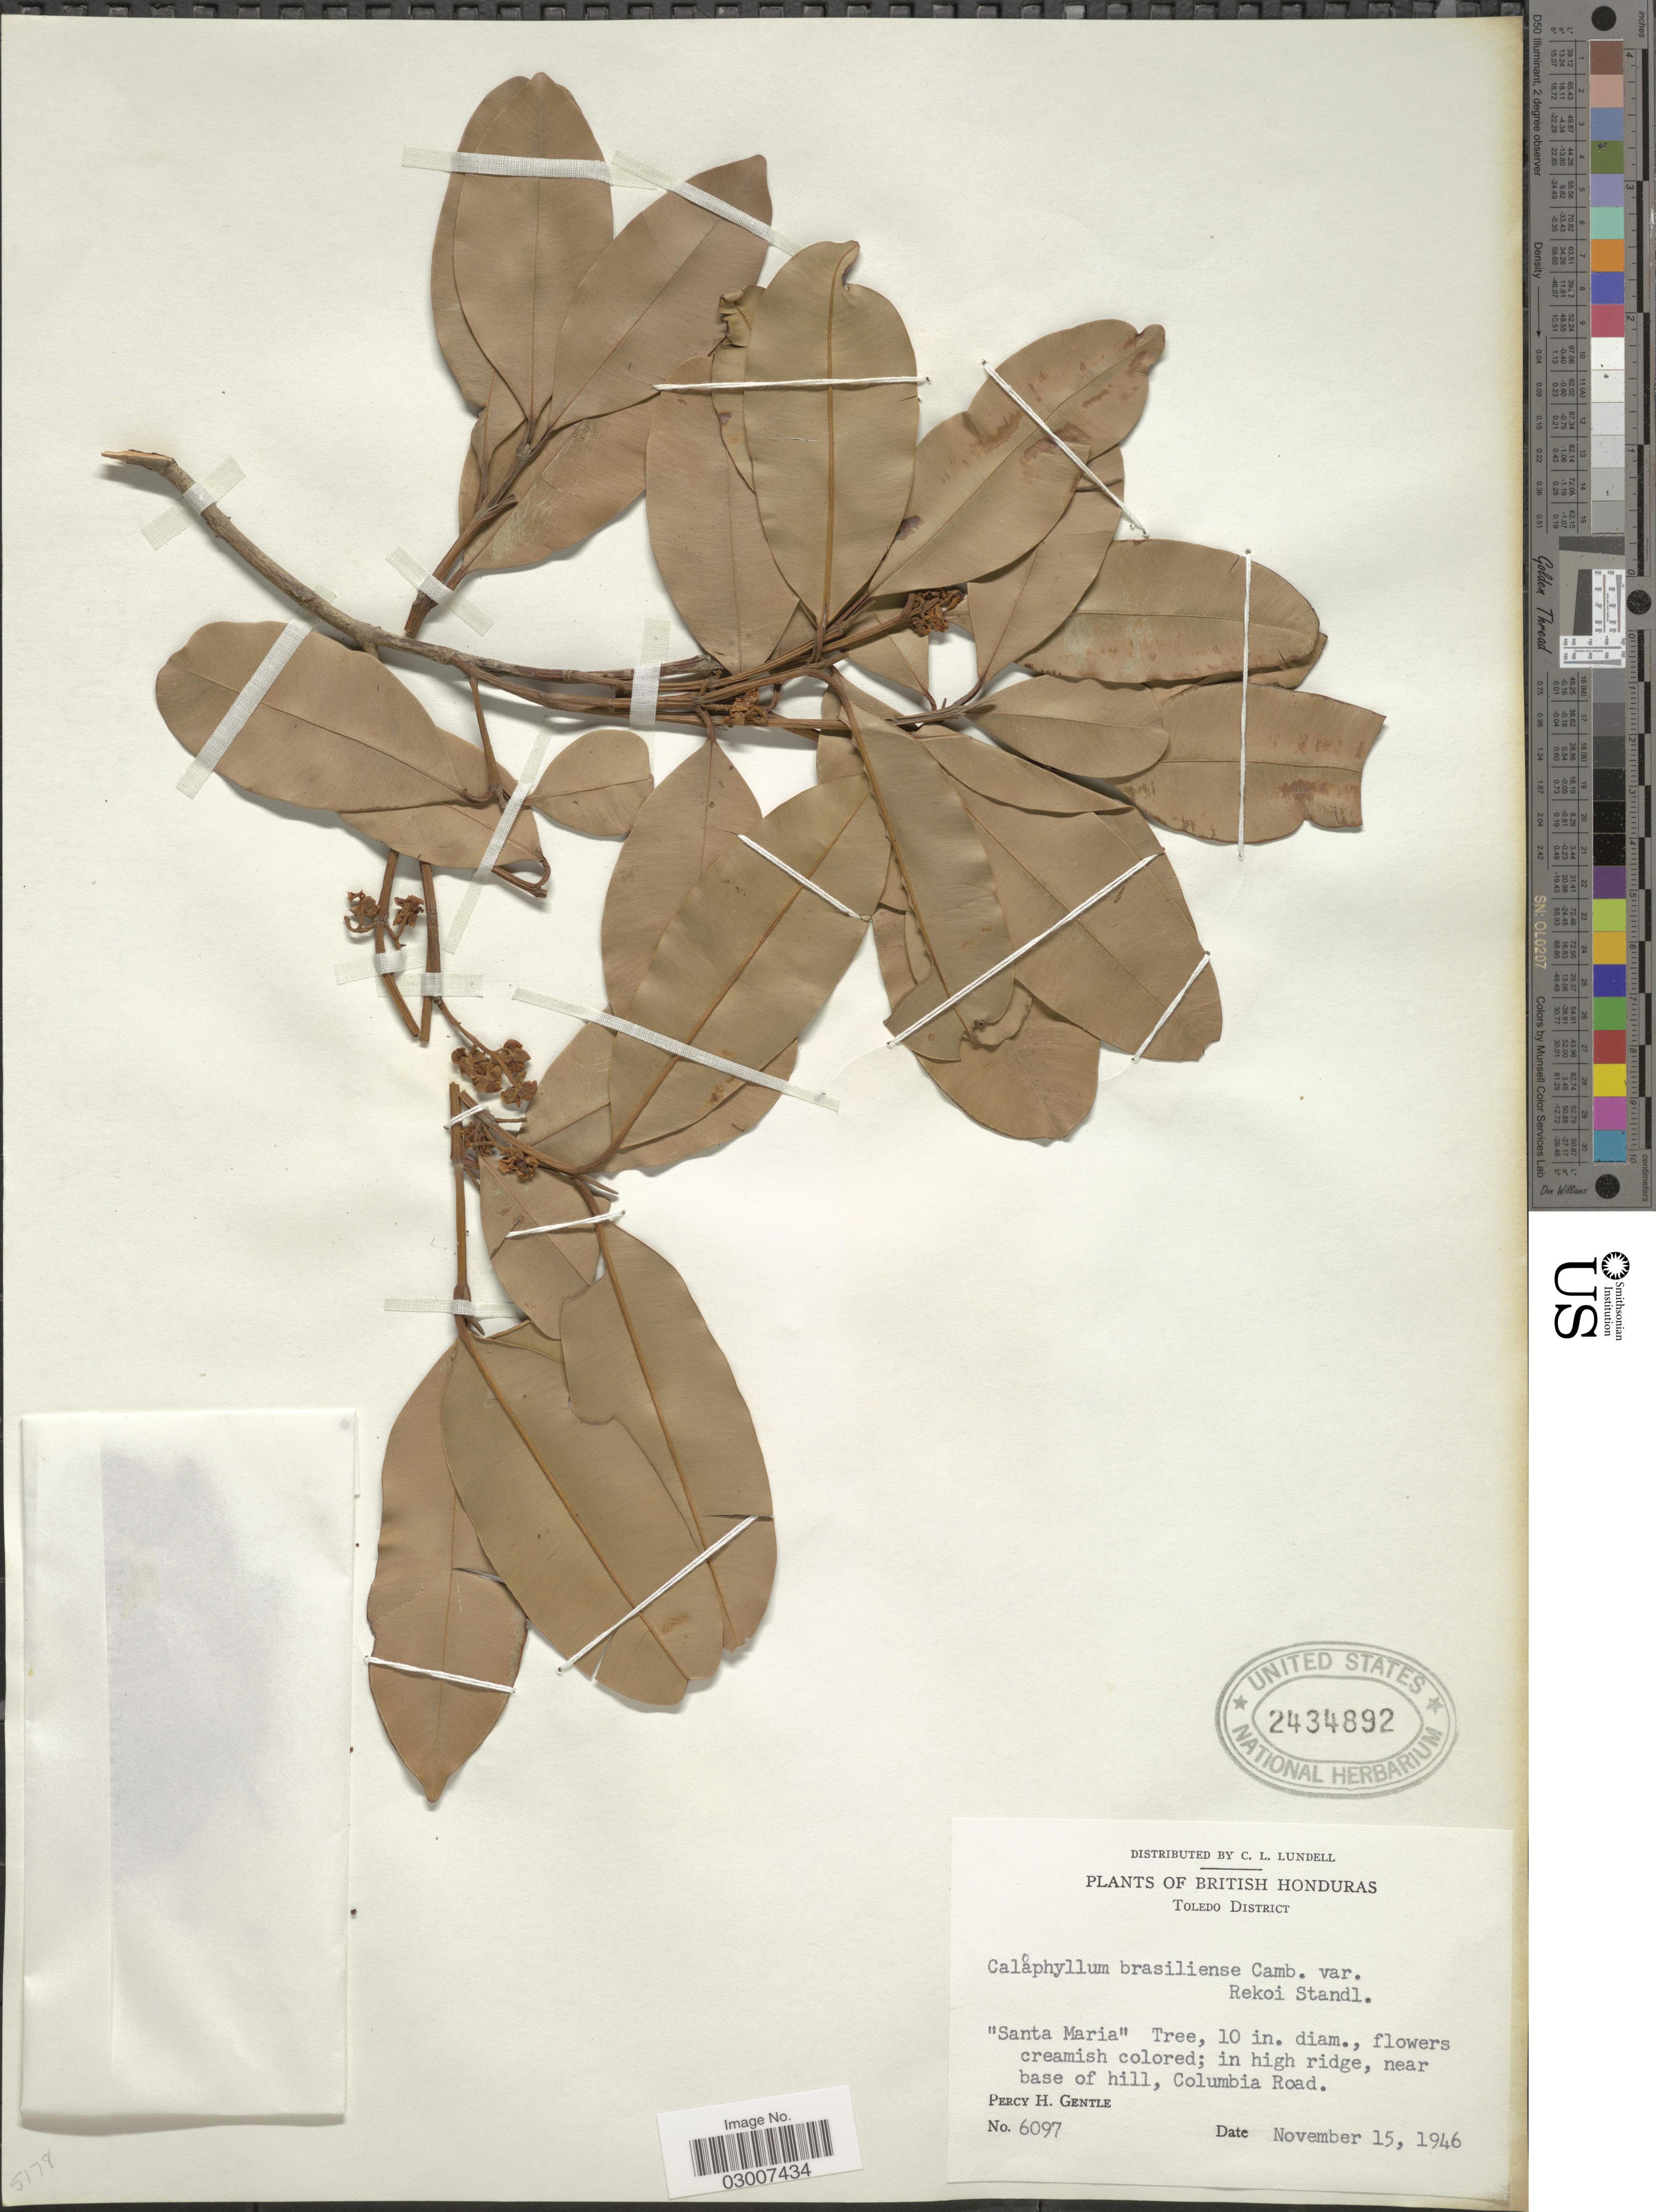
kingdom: Plantae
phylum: Tracheophyta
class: Magnoliopsida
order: Malpighiales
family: Calophyllaceae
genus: Calophyllum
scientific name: Calophyllum brasiliense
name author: Cambess.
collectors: P. H. Gentle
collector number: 6097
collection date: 1946-11-15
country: Belize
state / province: Toledo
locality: British Honduras. Toledo District. Near base of hill, Columbia Road.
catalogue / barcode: US 2434892